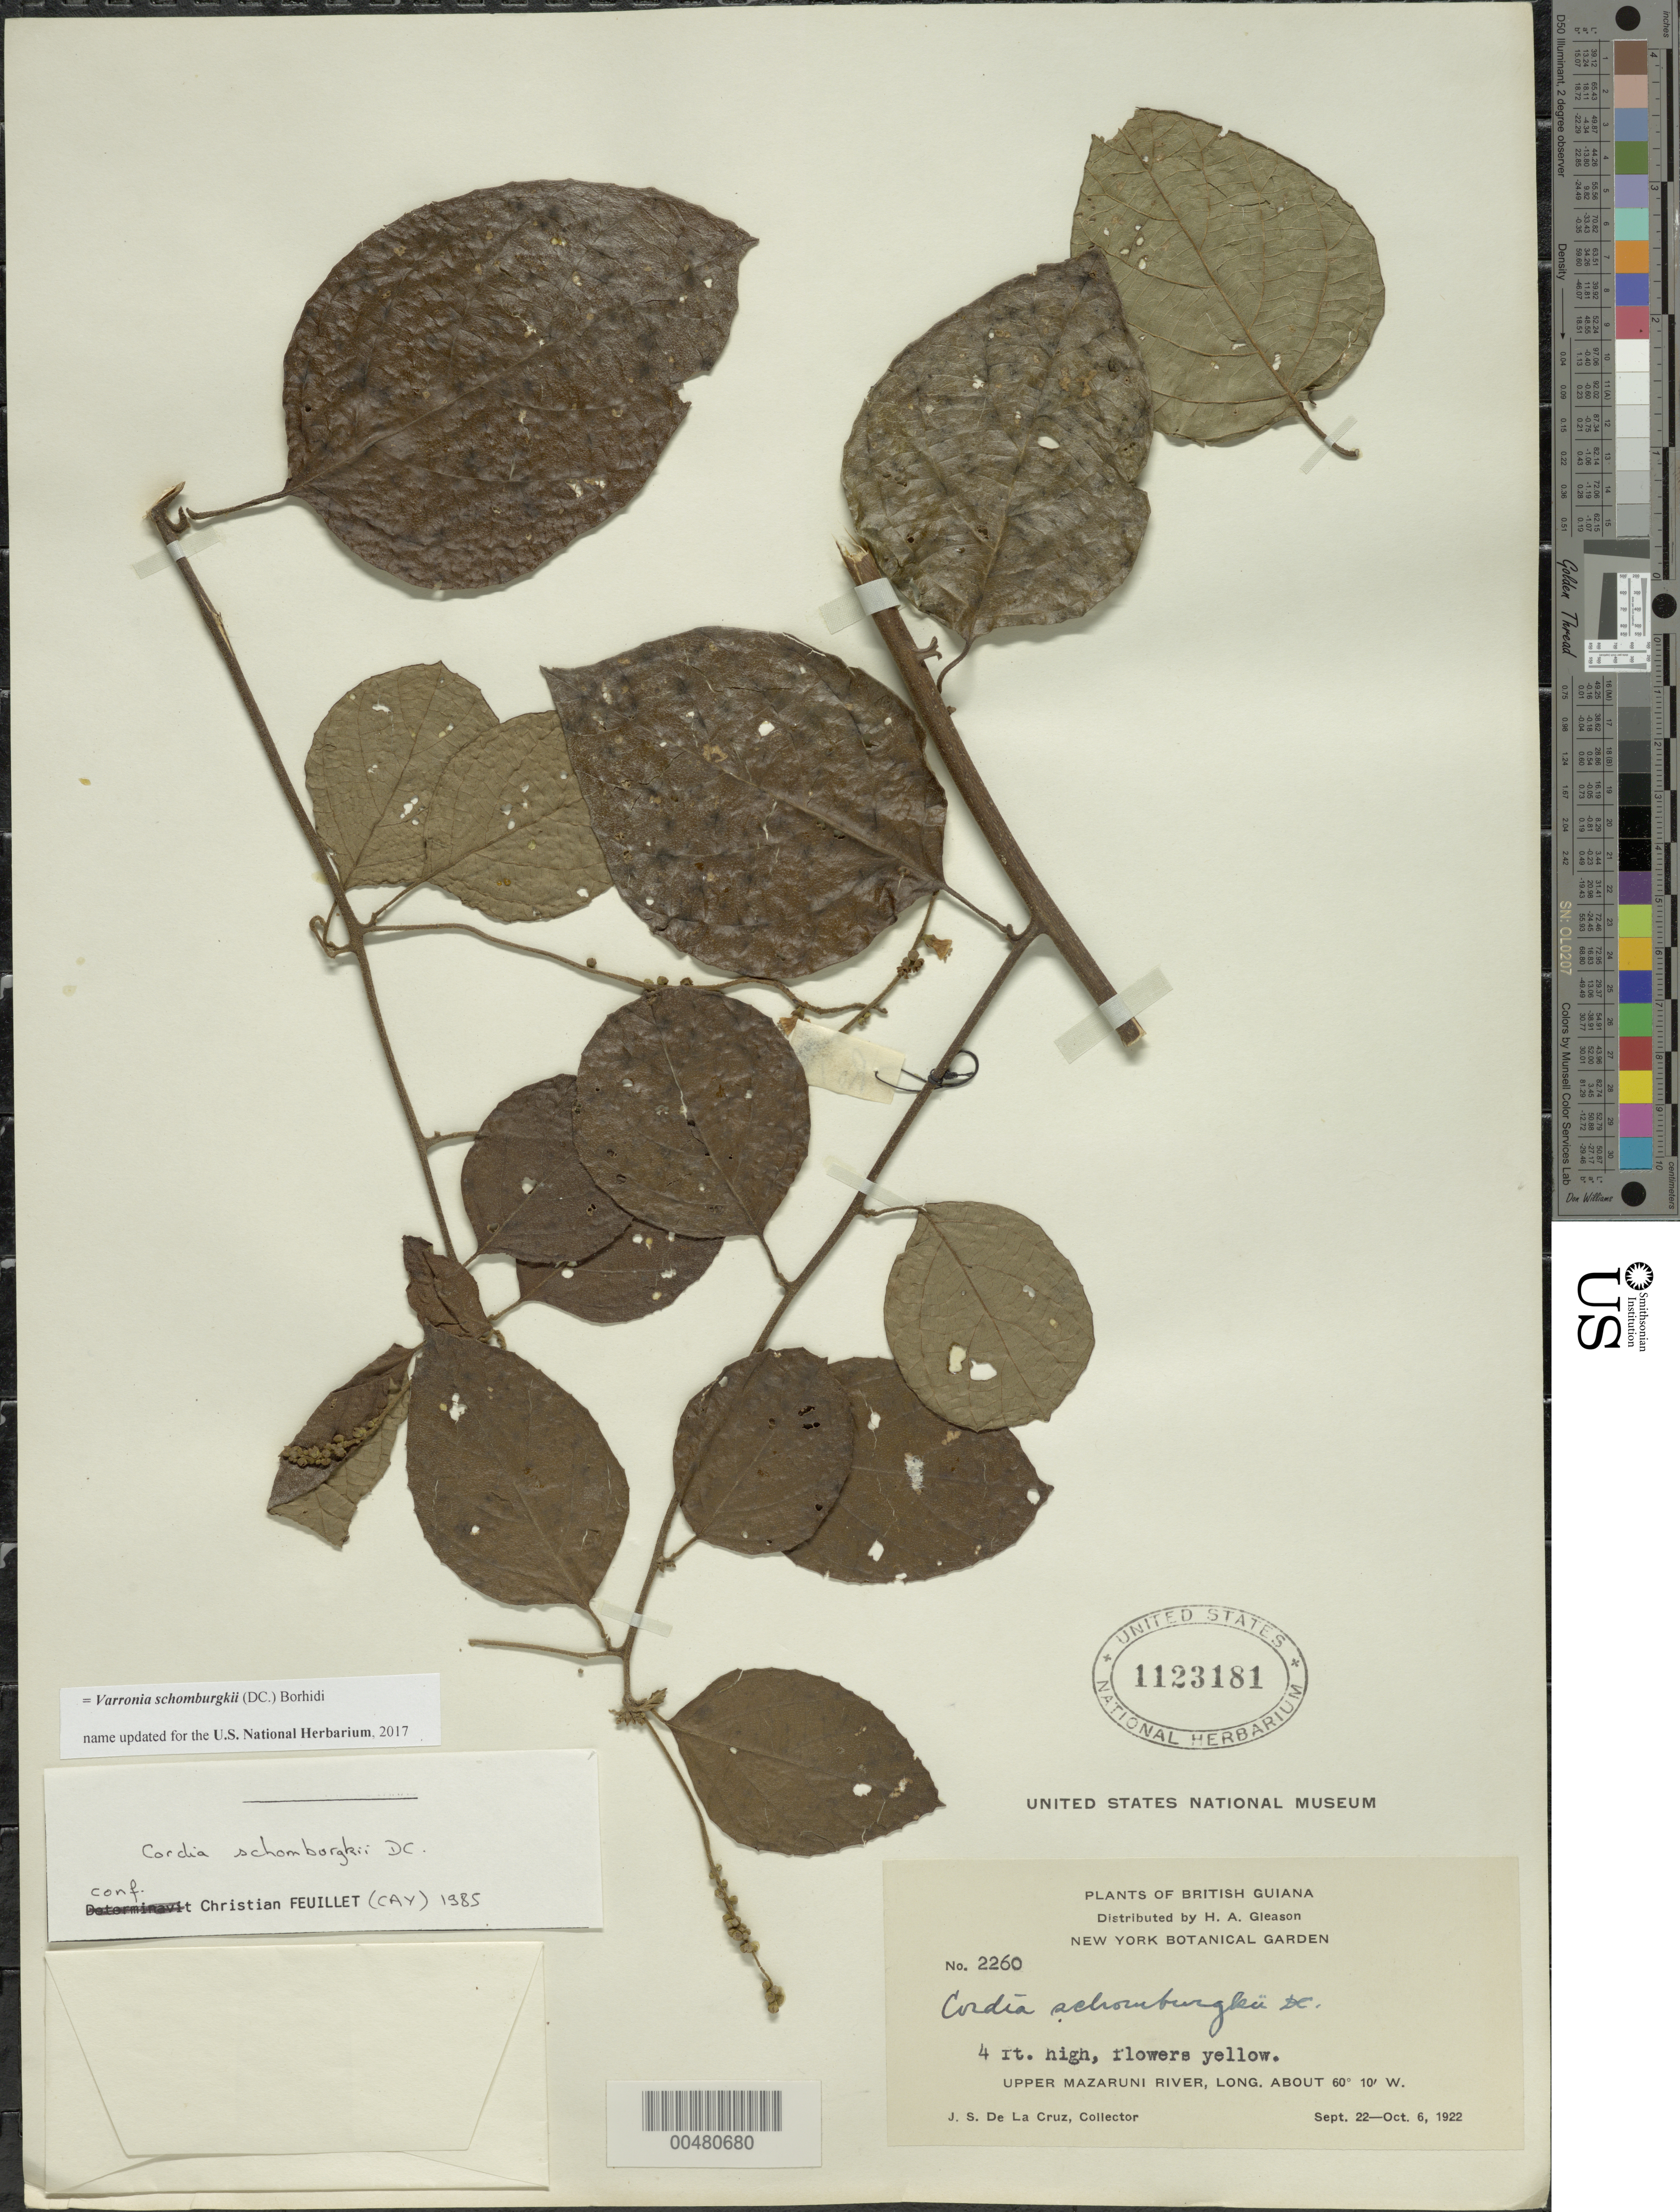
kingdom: Plantae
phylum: Tracheophyta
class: Magnoliopsida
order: Boraginales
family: Cordiaceae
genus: Varronia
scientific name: Varronia schomburgkii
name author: (DC.) Borhidi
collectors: J. S. de la Cruz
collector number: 2260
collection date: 1922-09-22/1922-10-06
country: Guyana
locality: British Guiana, Upper Mazaruni River.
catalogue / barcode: US 1123181